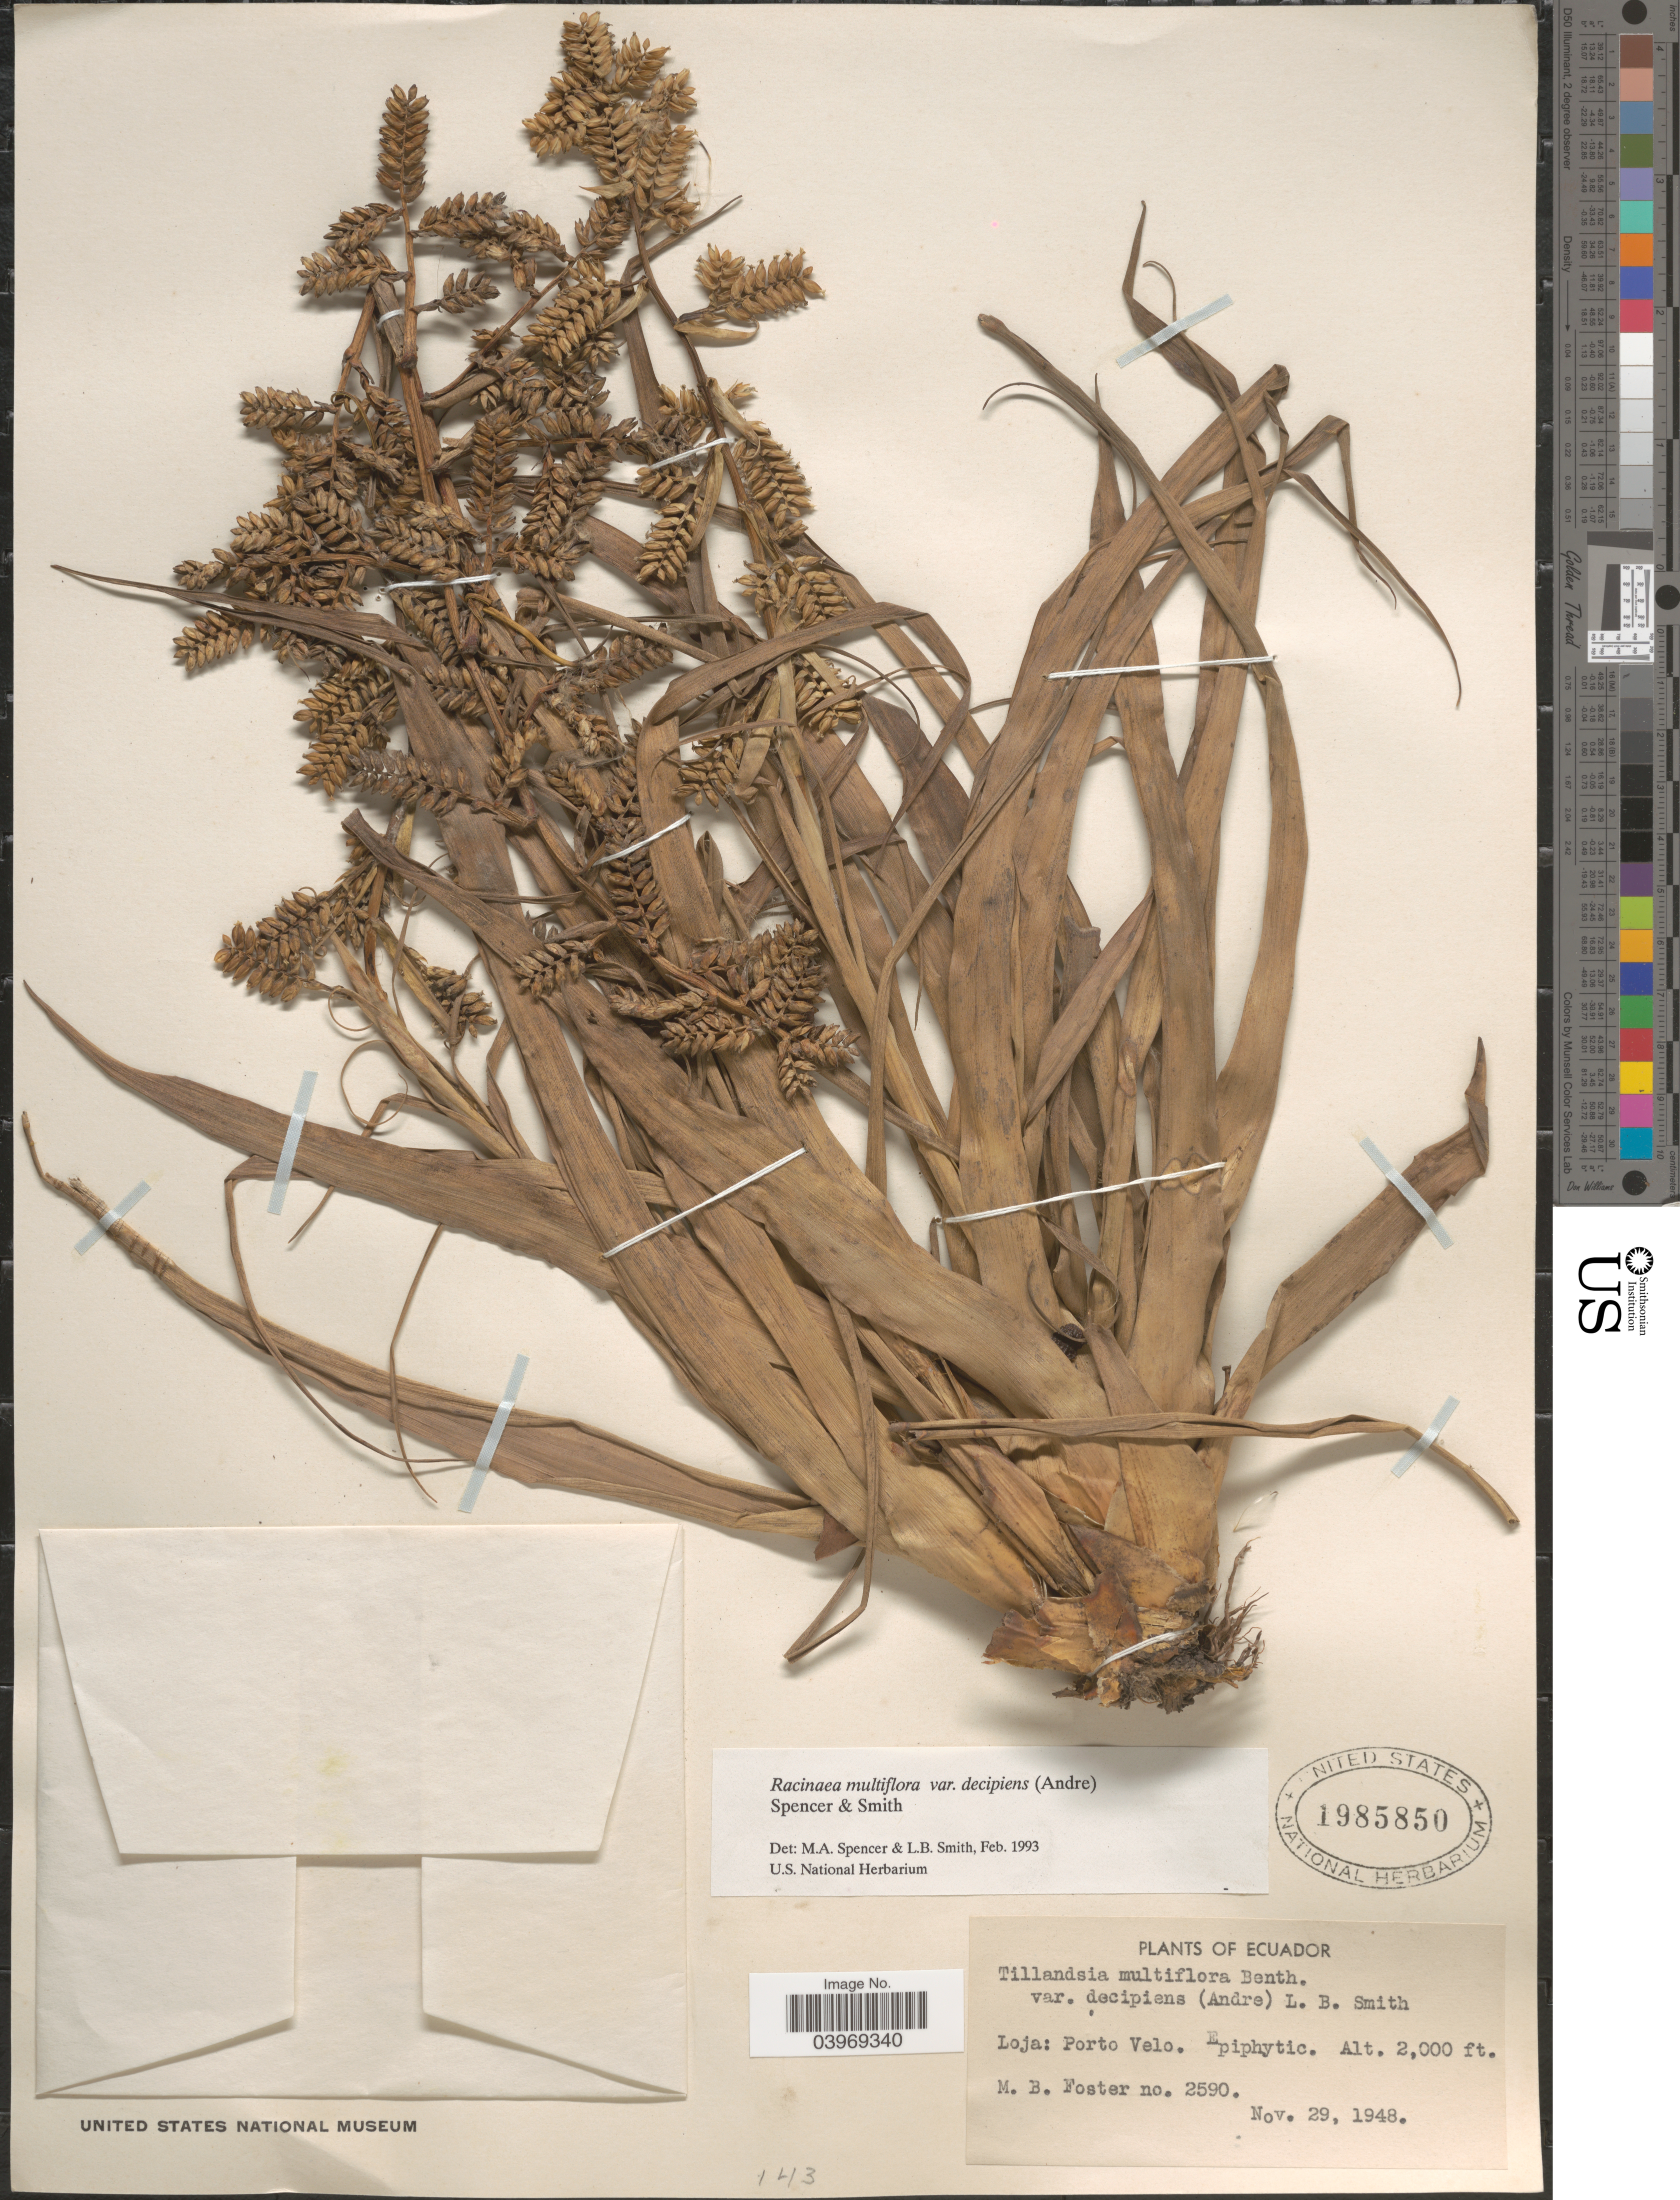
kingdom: Plantae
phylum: Tracheophyta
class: Liliopsida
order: Poales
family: Bromeliaceae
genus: Racinaea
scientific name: Racinaea multiflora var. decipiens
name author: (André) M.A. Spencer & L.B. Sm.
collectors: M. B. Foster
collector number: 2590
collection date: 1948-11-29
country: Ecuador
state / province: Loja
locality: Porto Velo.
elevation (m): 610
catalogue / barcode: US 1985850